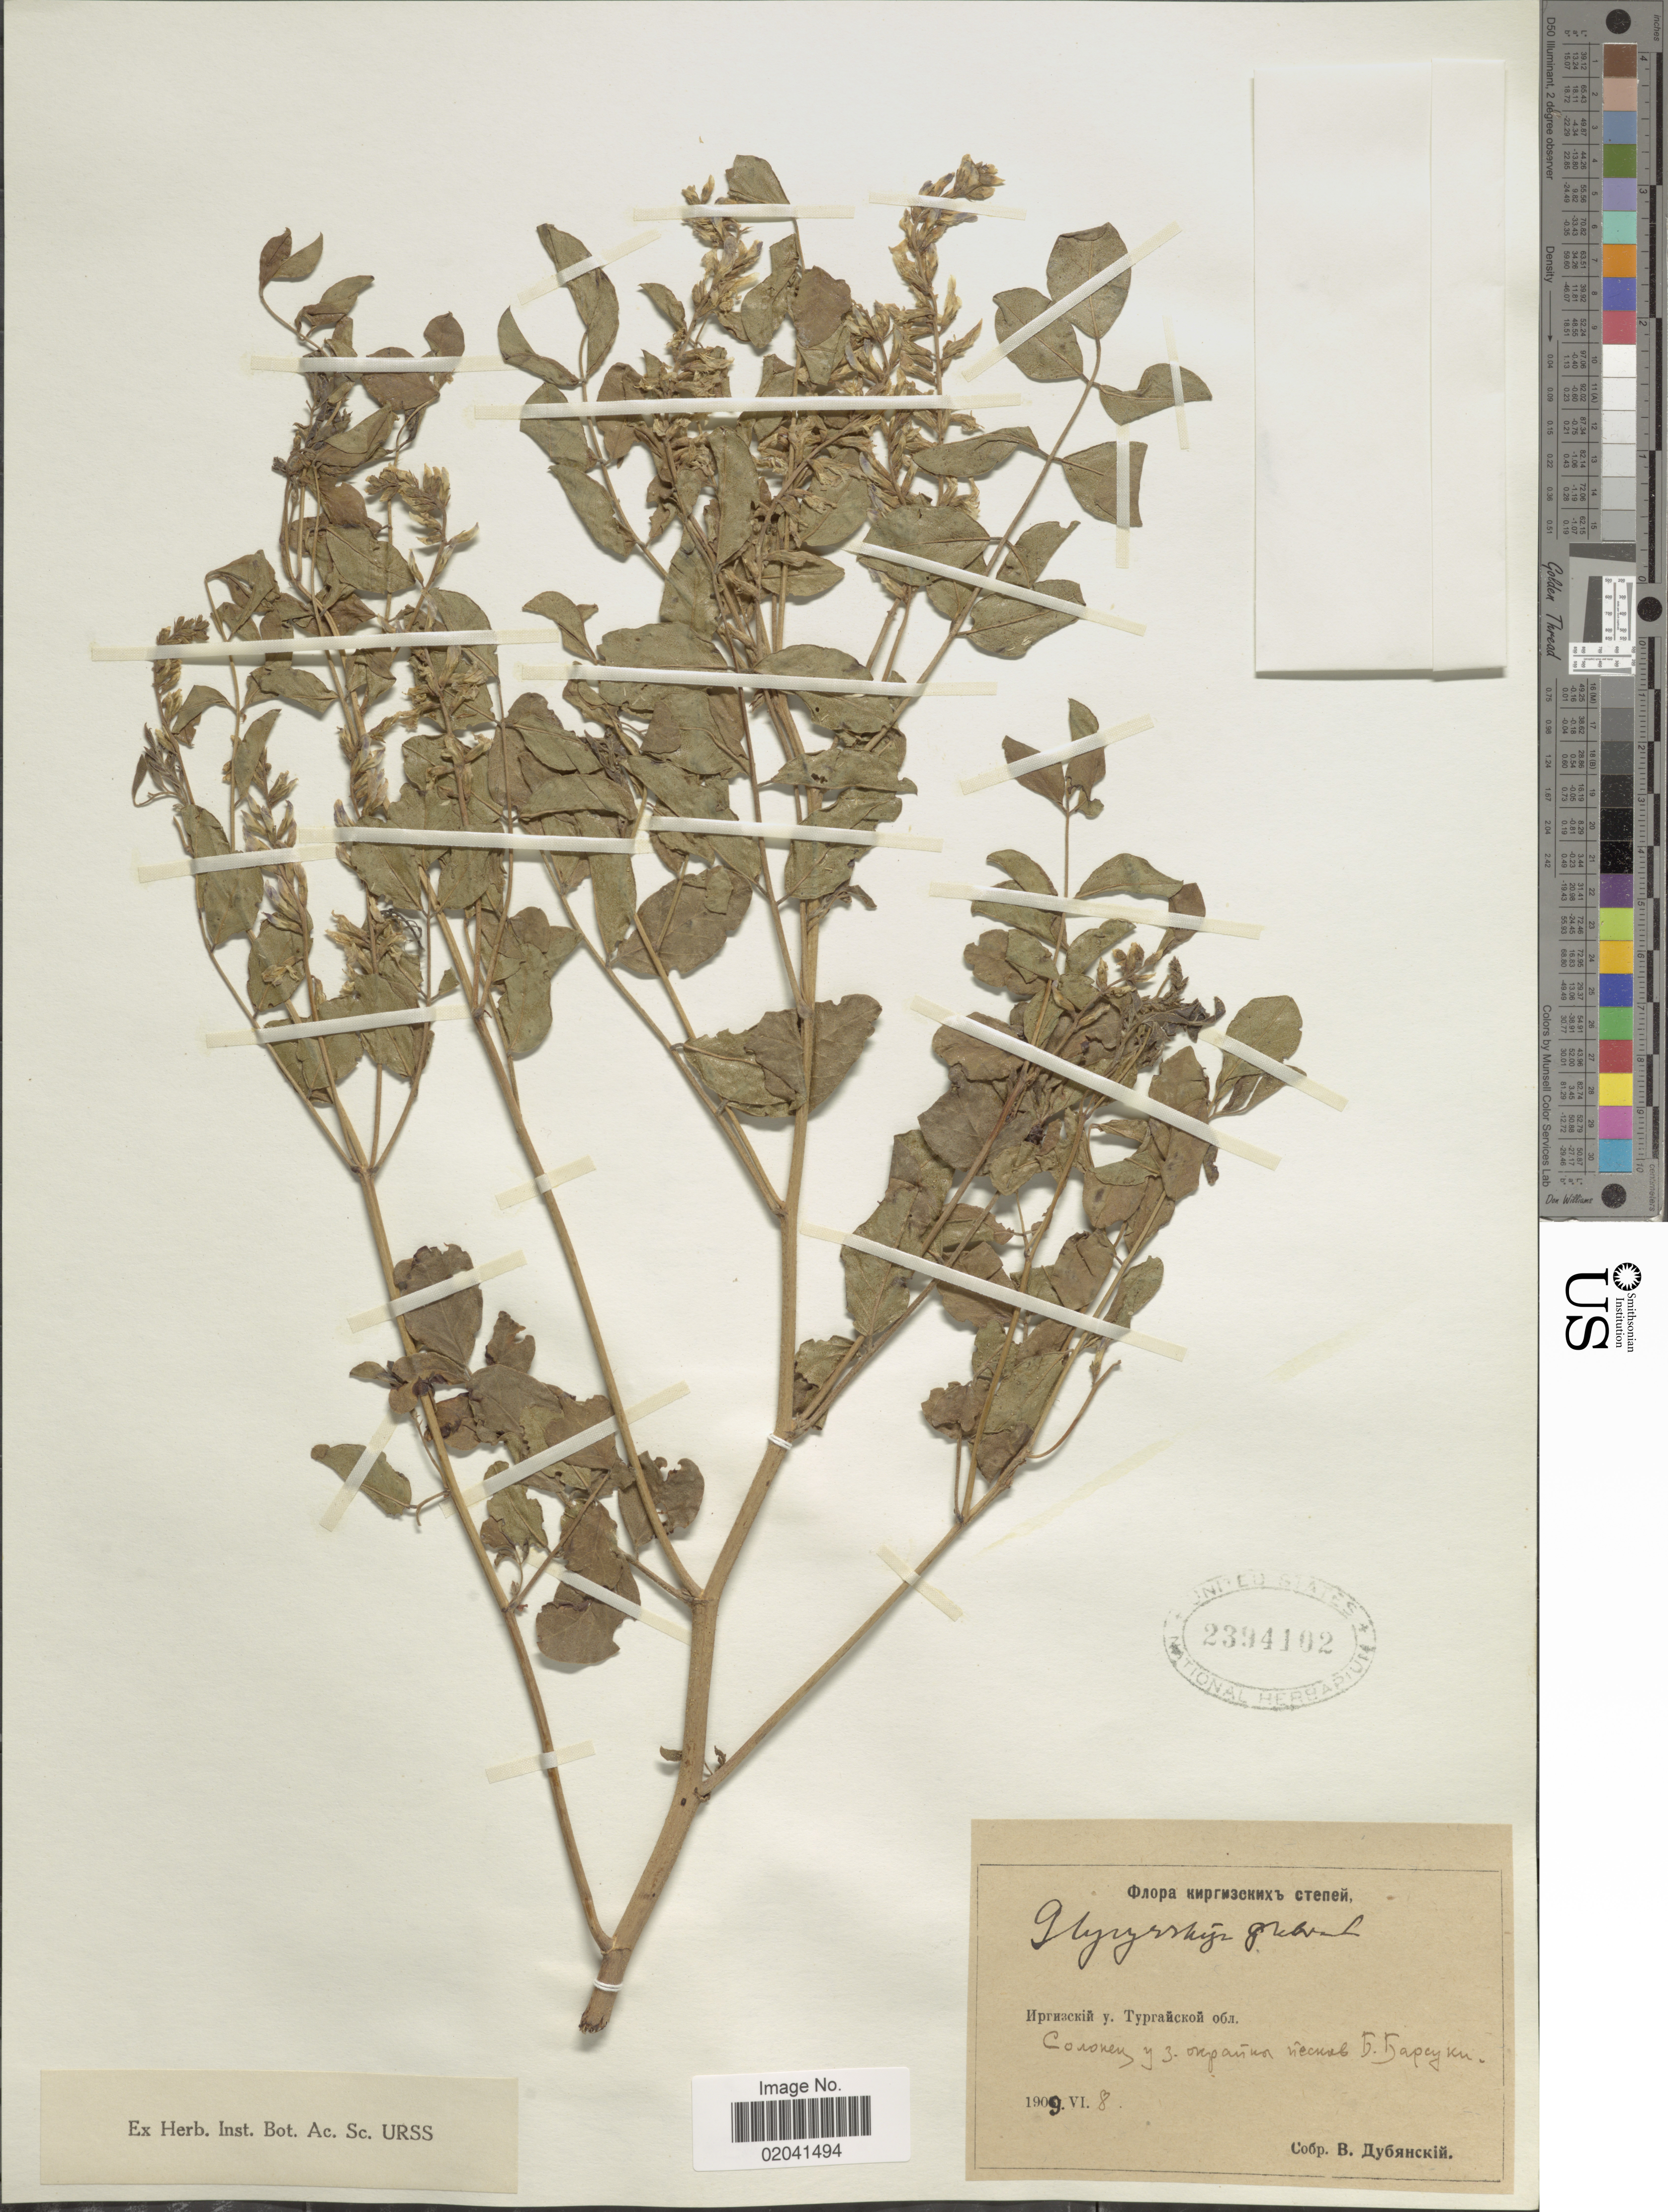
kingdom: Plantae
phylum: Tracheophyta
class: Magnoliopsida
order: Fabales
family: Fabaceae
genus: Glycyrrhiza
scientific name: Glycyrrhiza glabra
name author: L.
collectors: V. Dubyansky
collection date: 1909-06-08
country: Kyrgyzstan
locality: Turgay, Yrgiz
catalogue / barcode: US 2394102